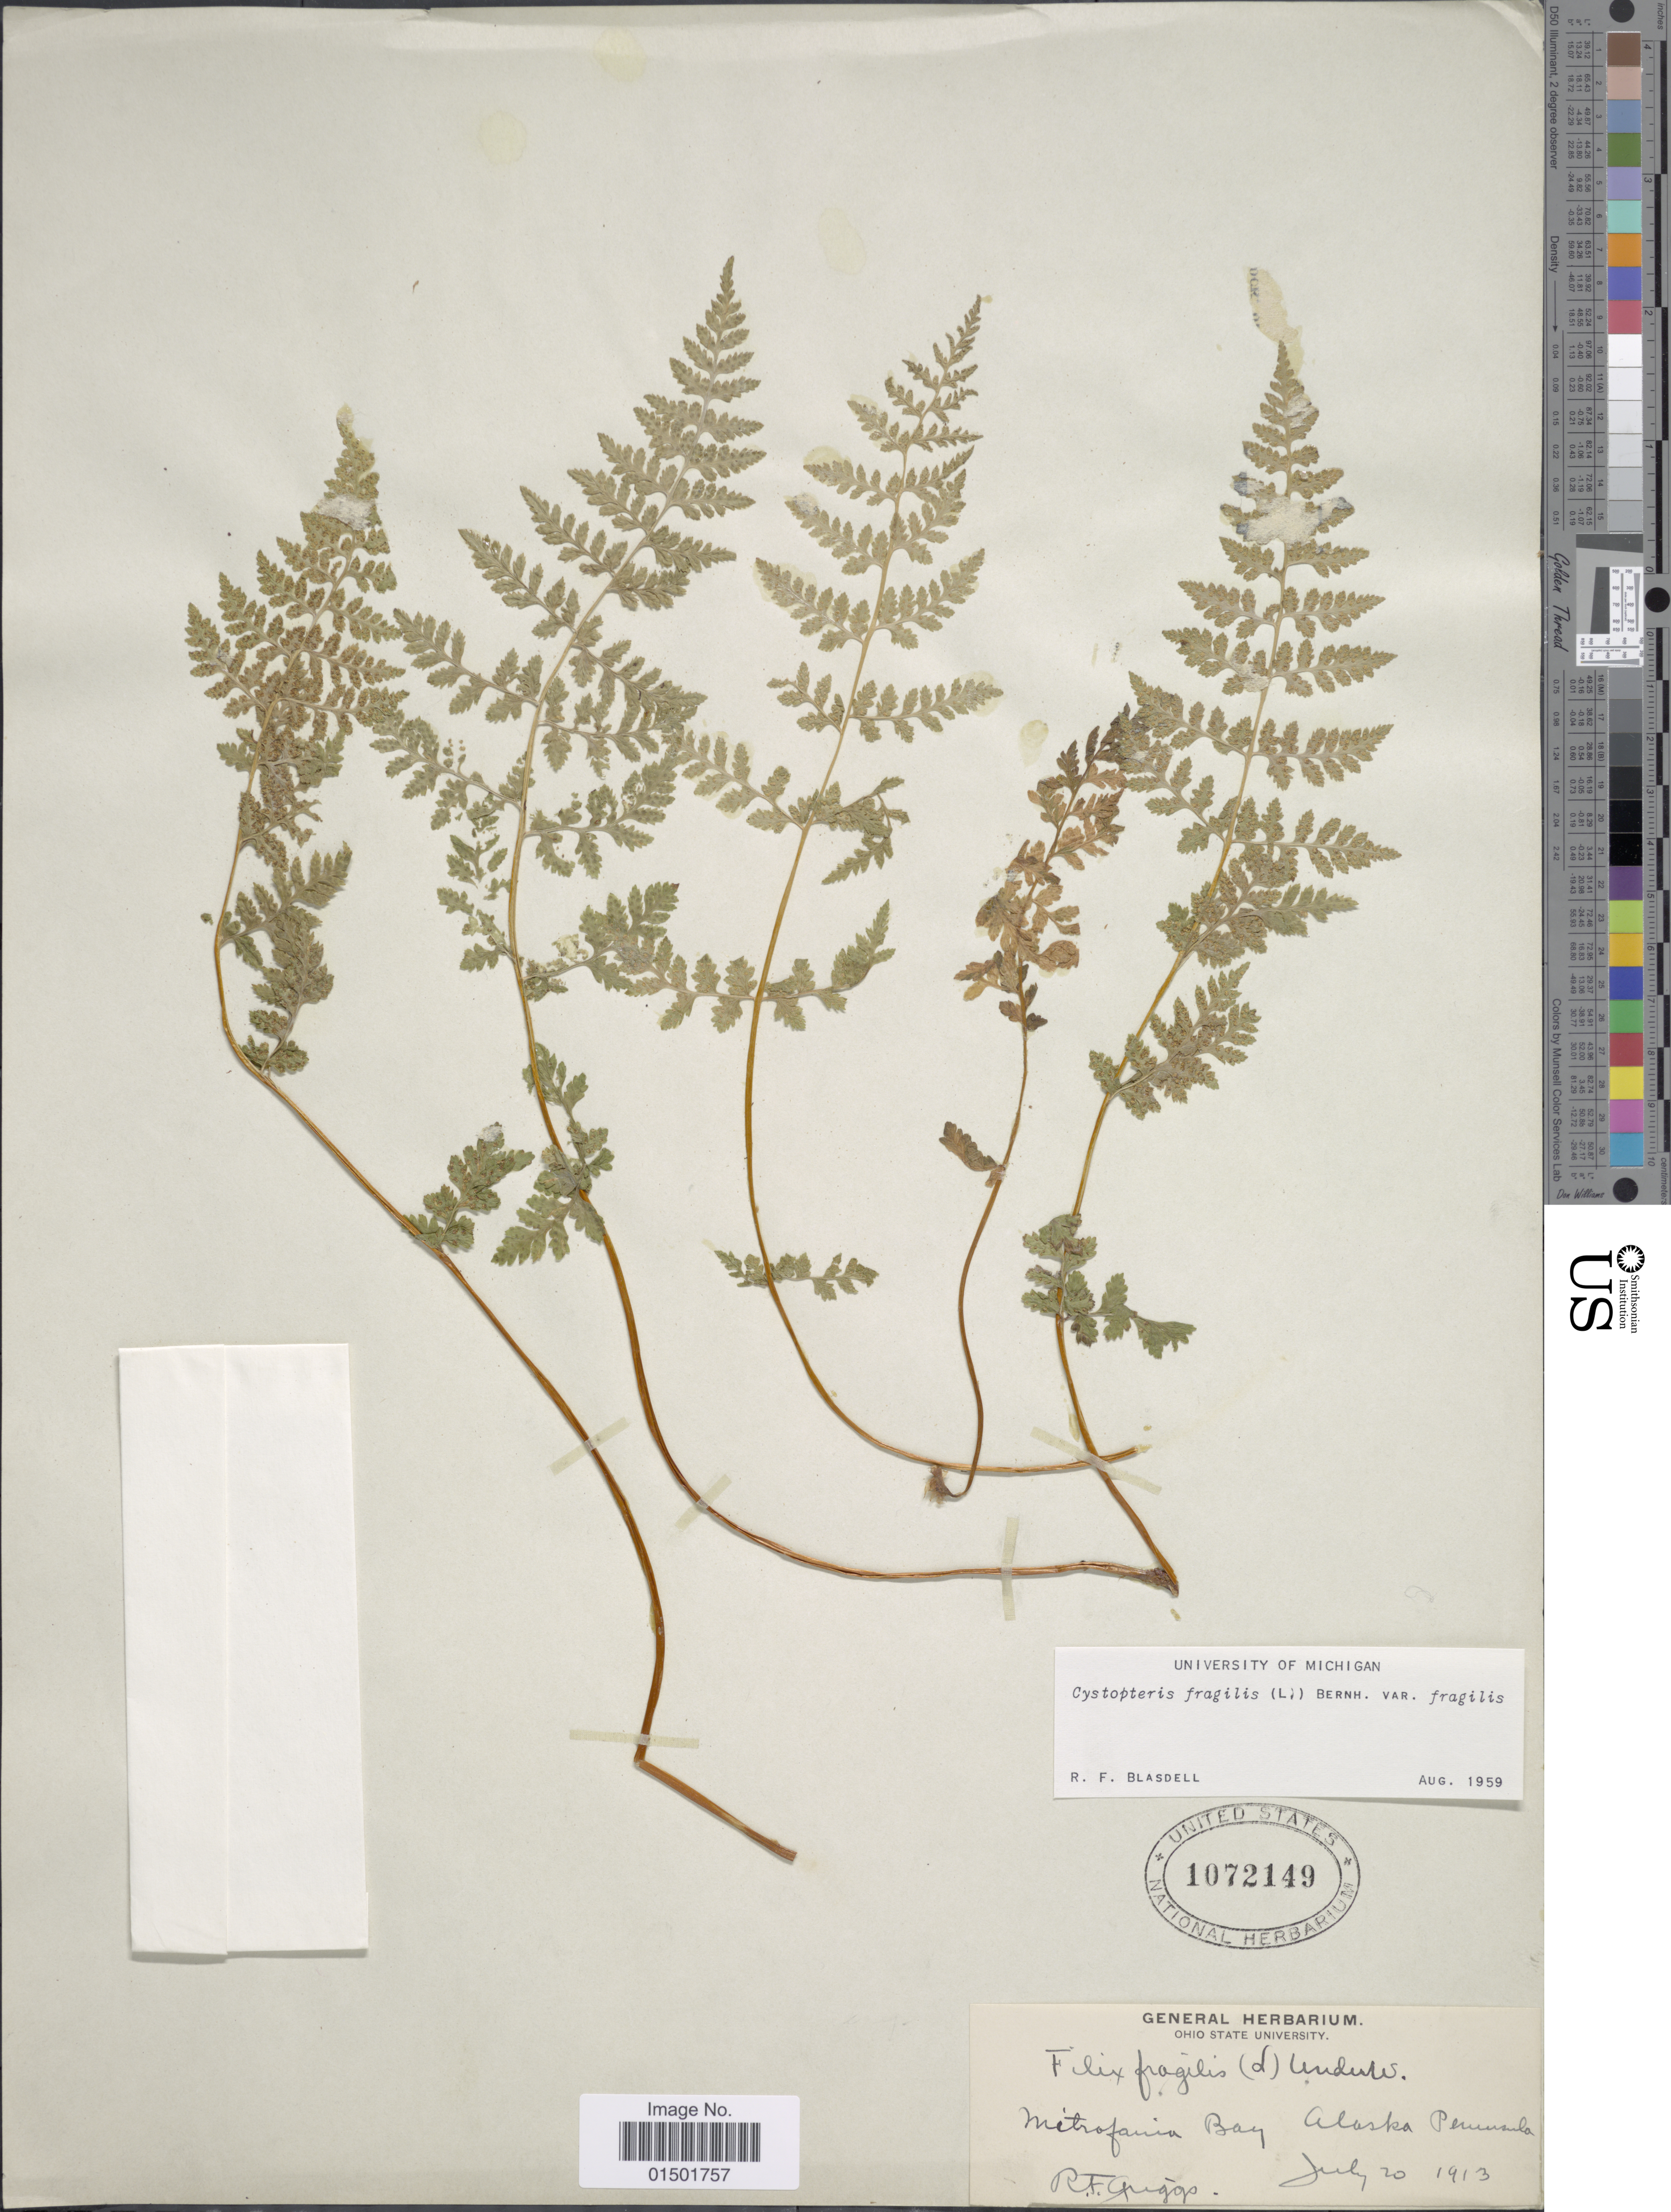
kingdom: Plantae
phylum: Tracheophyta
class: Polypodiopsida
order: Polypodiales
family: Cystopteridaceae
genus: Cystopteris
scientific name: Cystopteris fragilis var. fragilis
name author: (L.) Bernh.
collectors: R. F. Griggs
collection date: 1913-07-20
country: United States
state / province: Alaska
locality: Mitrofania Bay Alaska Peninsula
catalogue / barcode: US 1072149